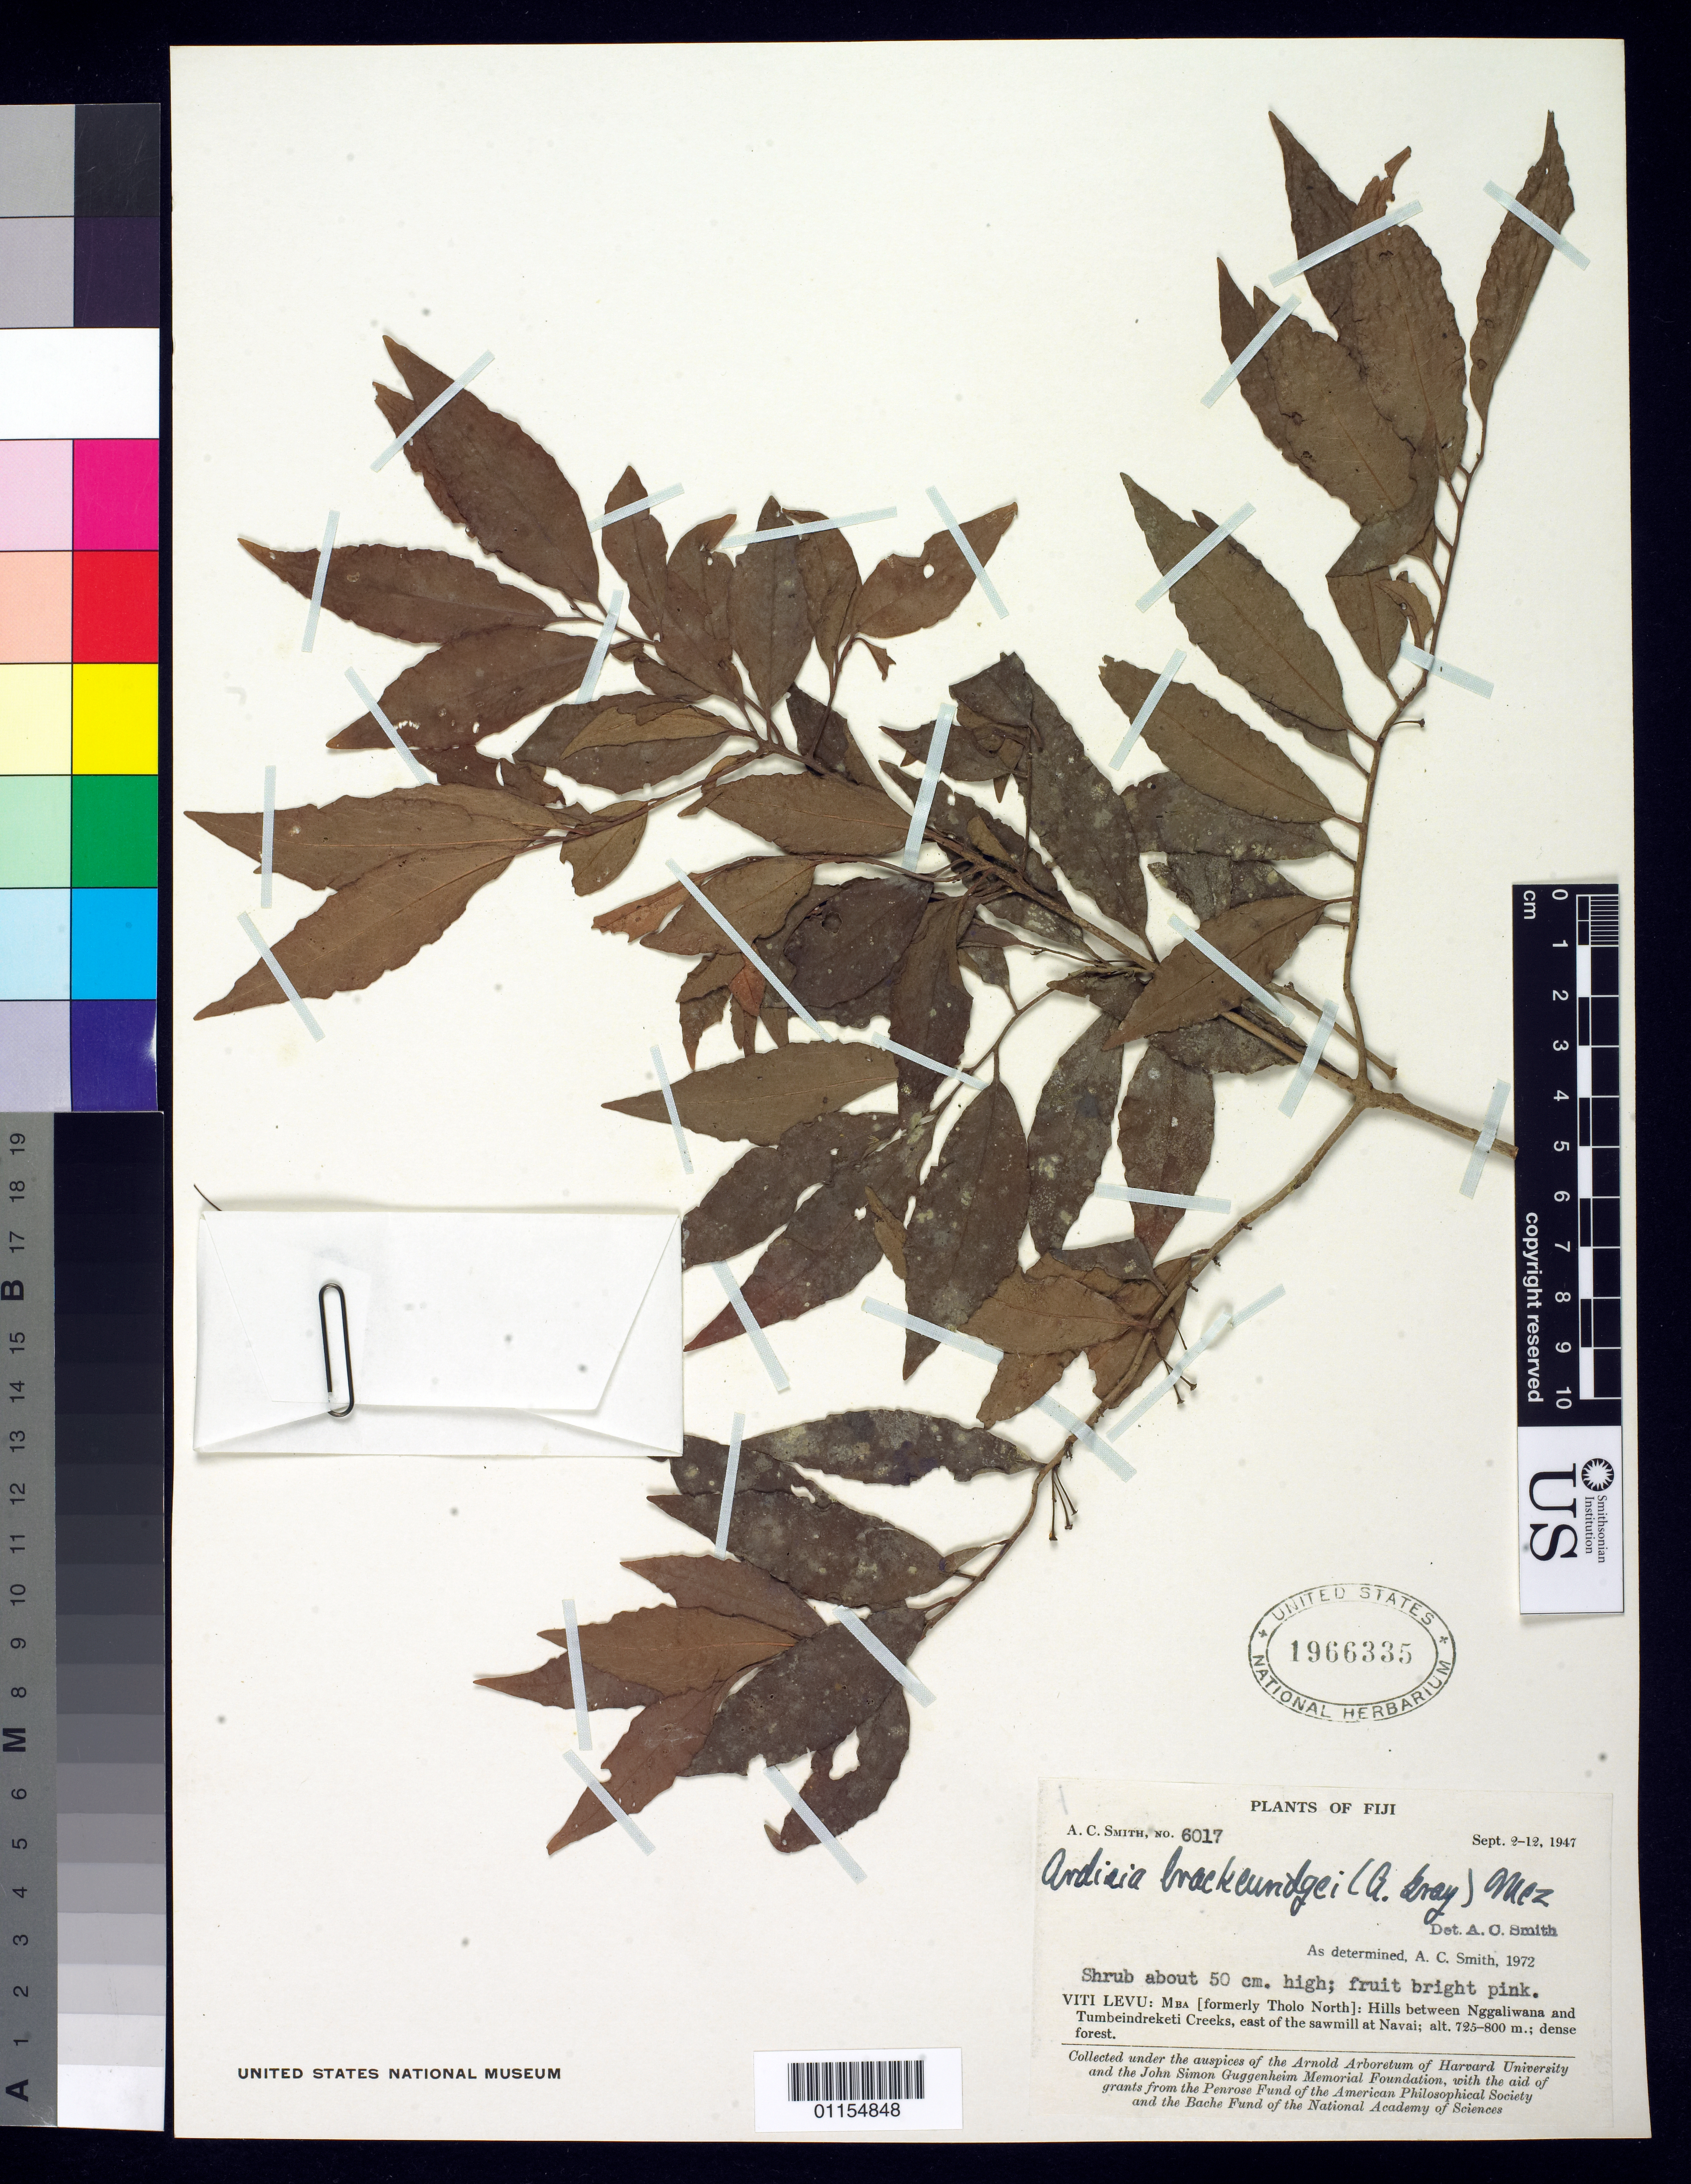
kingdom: Plantae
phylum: Tracheophyta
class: Magnoliopsida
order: Ericales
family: Primulaceae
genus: Ardisia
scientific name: Ardisia brackenridgei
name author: (A. Gray) Mez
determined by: Smith, A. C.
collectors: A. C. Smith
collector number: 6017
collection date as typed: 02 Sep 1947 to 12 Sep 1947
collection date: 1947-09-02/1947-09-12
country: Fiji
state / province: Western Division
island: Viti Levu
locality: Mba Prov., between nggaliwana and tumbeindreketi creeks, e of sawmill at navai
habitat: Dense forest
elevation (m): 725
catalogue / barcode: US 1966335